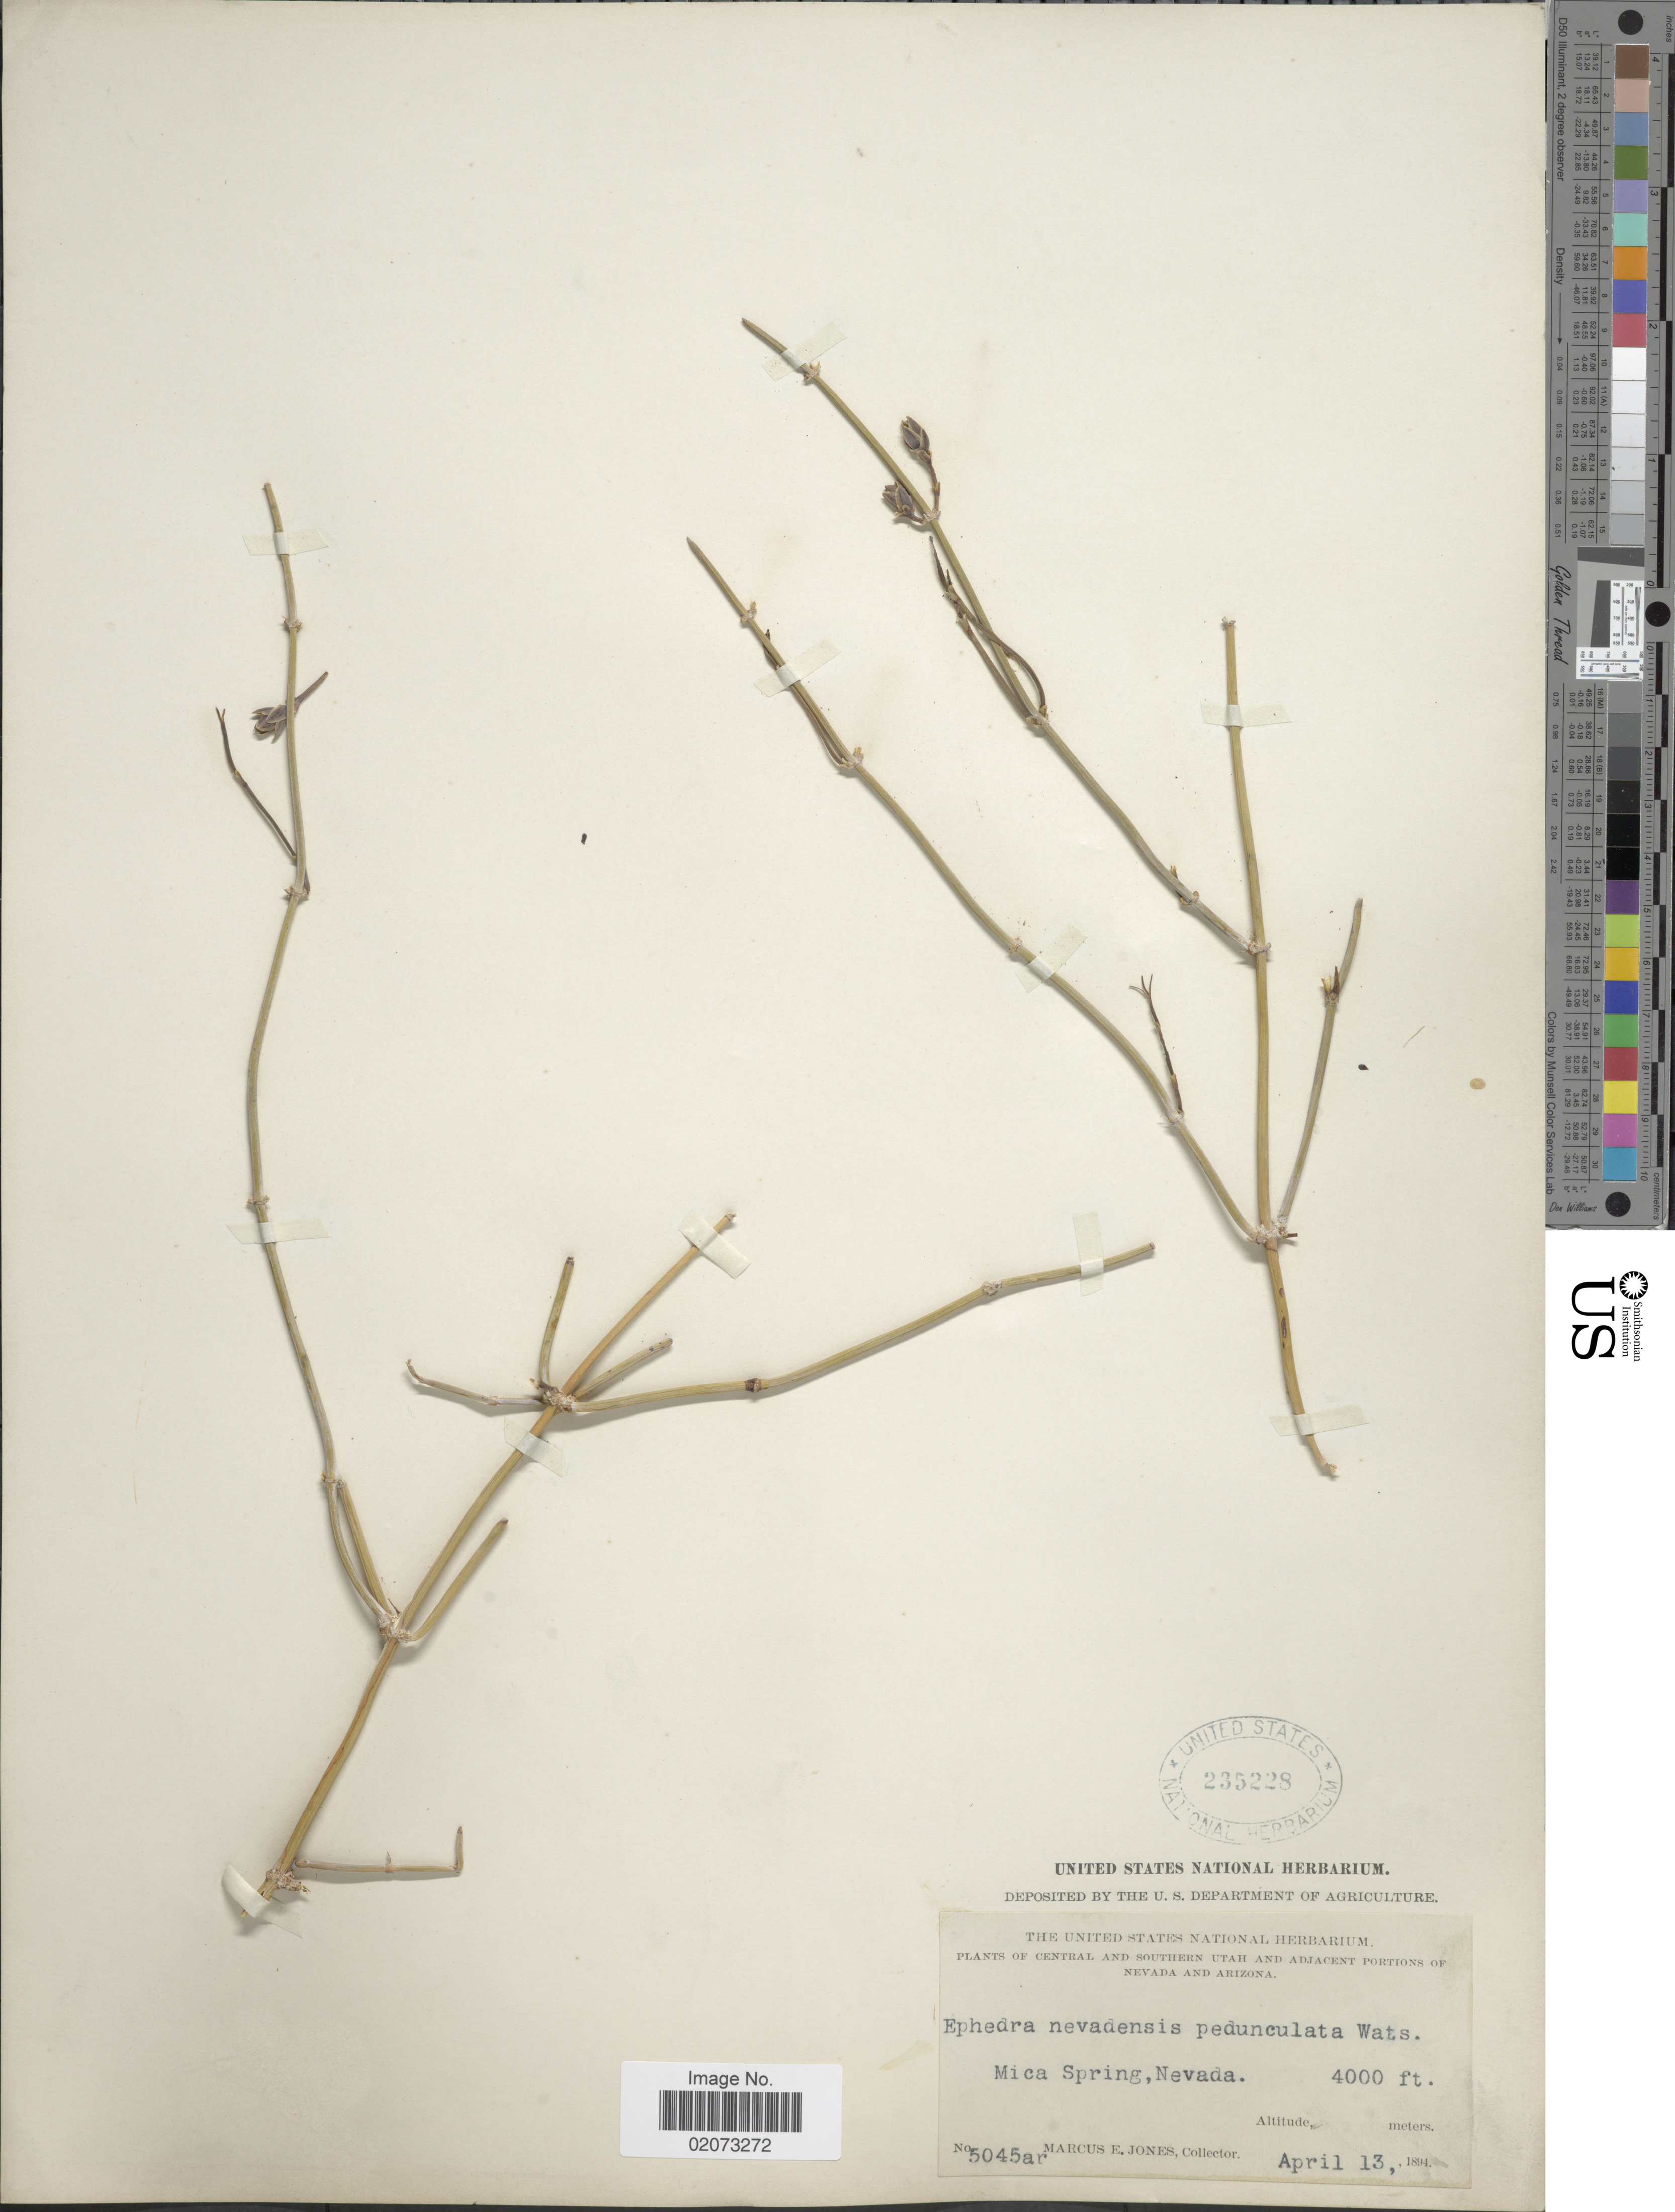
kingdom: Plantae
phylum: Tracheophyta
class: Gnetopsida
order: Ephedrales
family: Ephedraceae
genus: Ephedra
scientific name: Ephedra nevadensis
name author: S. Watson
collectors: M. E. Jones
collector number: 5045ar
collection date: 1894-04-13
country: United States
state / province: Nevada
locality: Adjacent portions of Nevada. Mica Spring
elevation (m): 1219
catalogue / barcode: US 235228